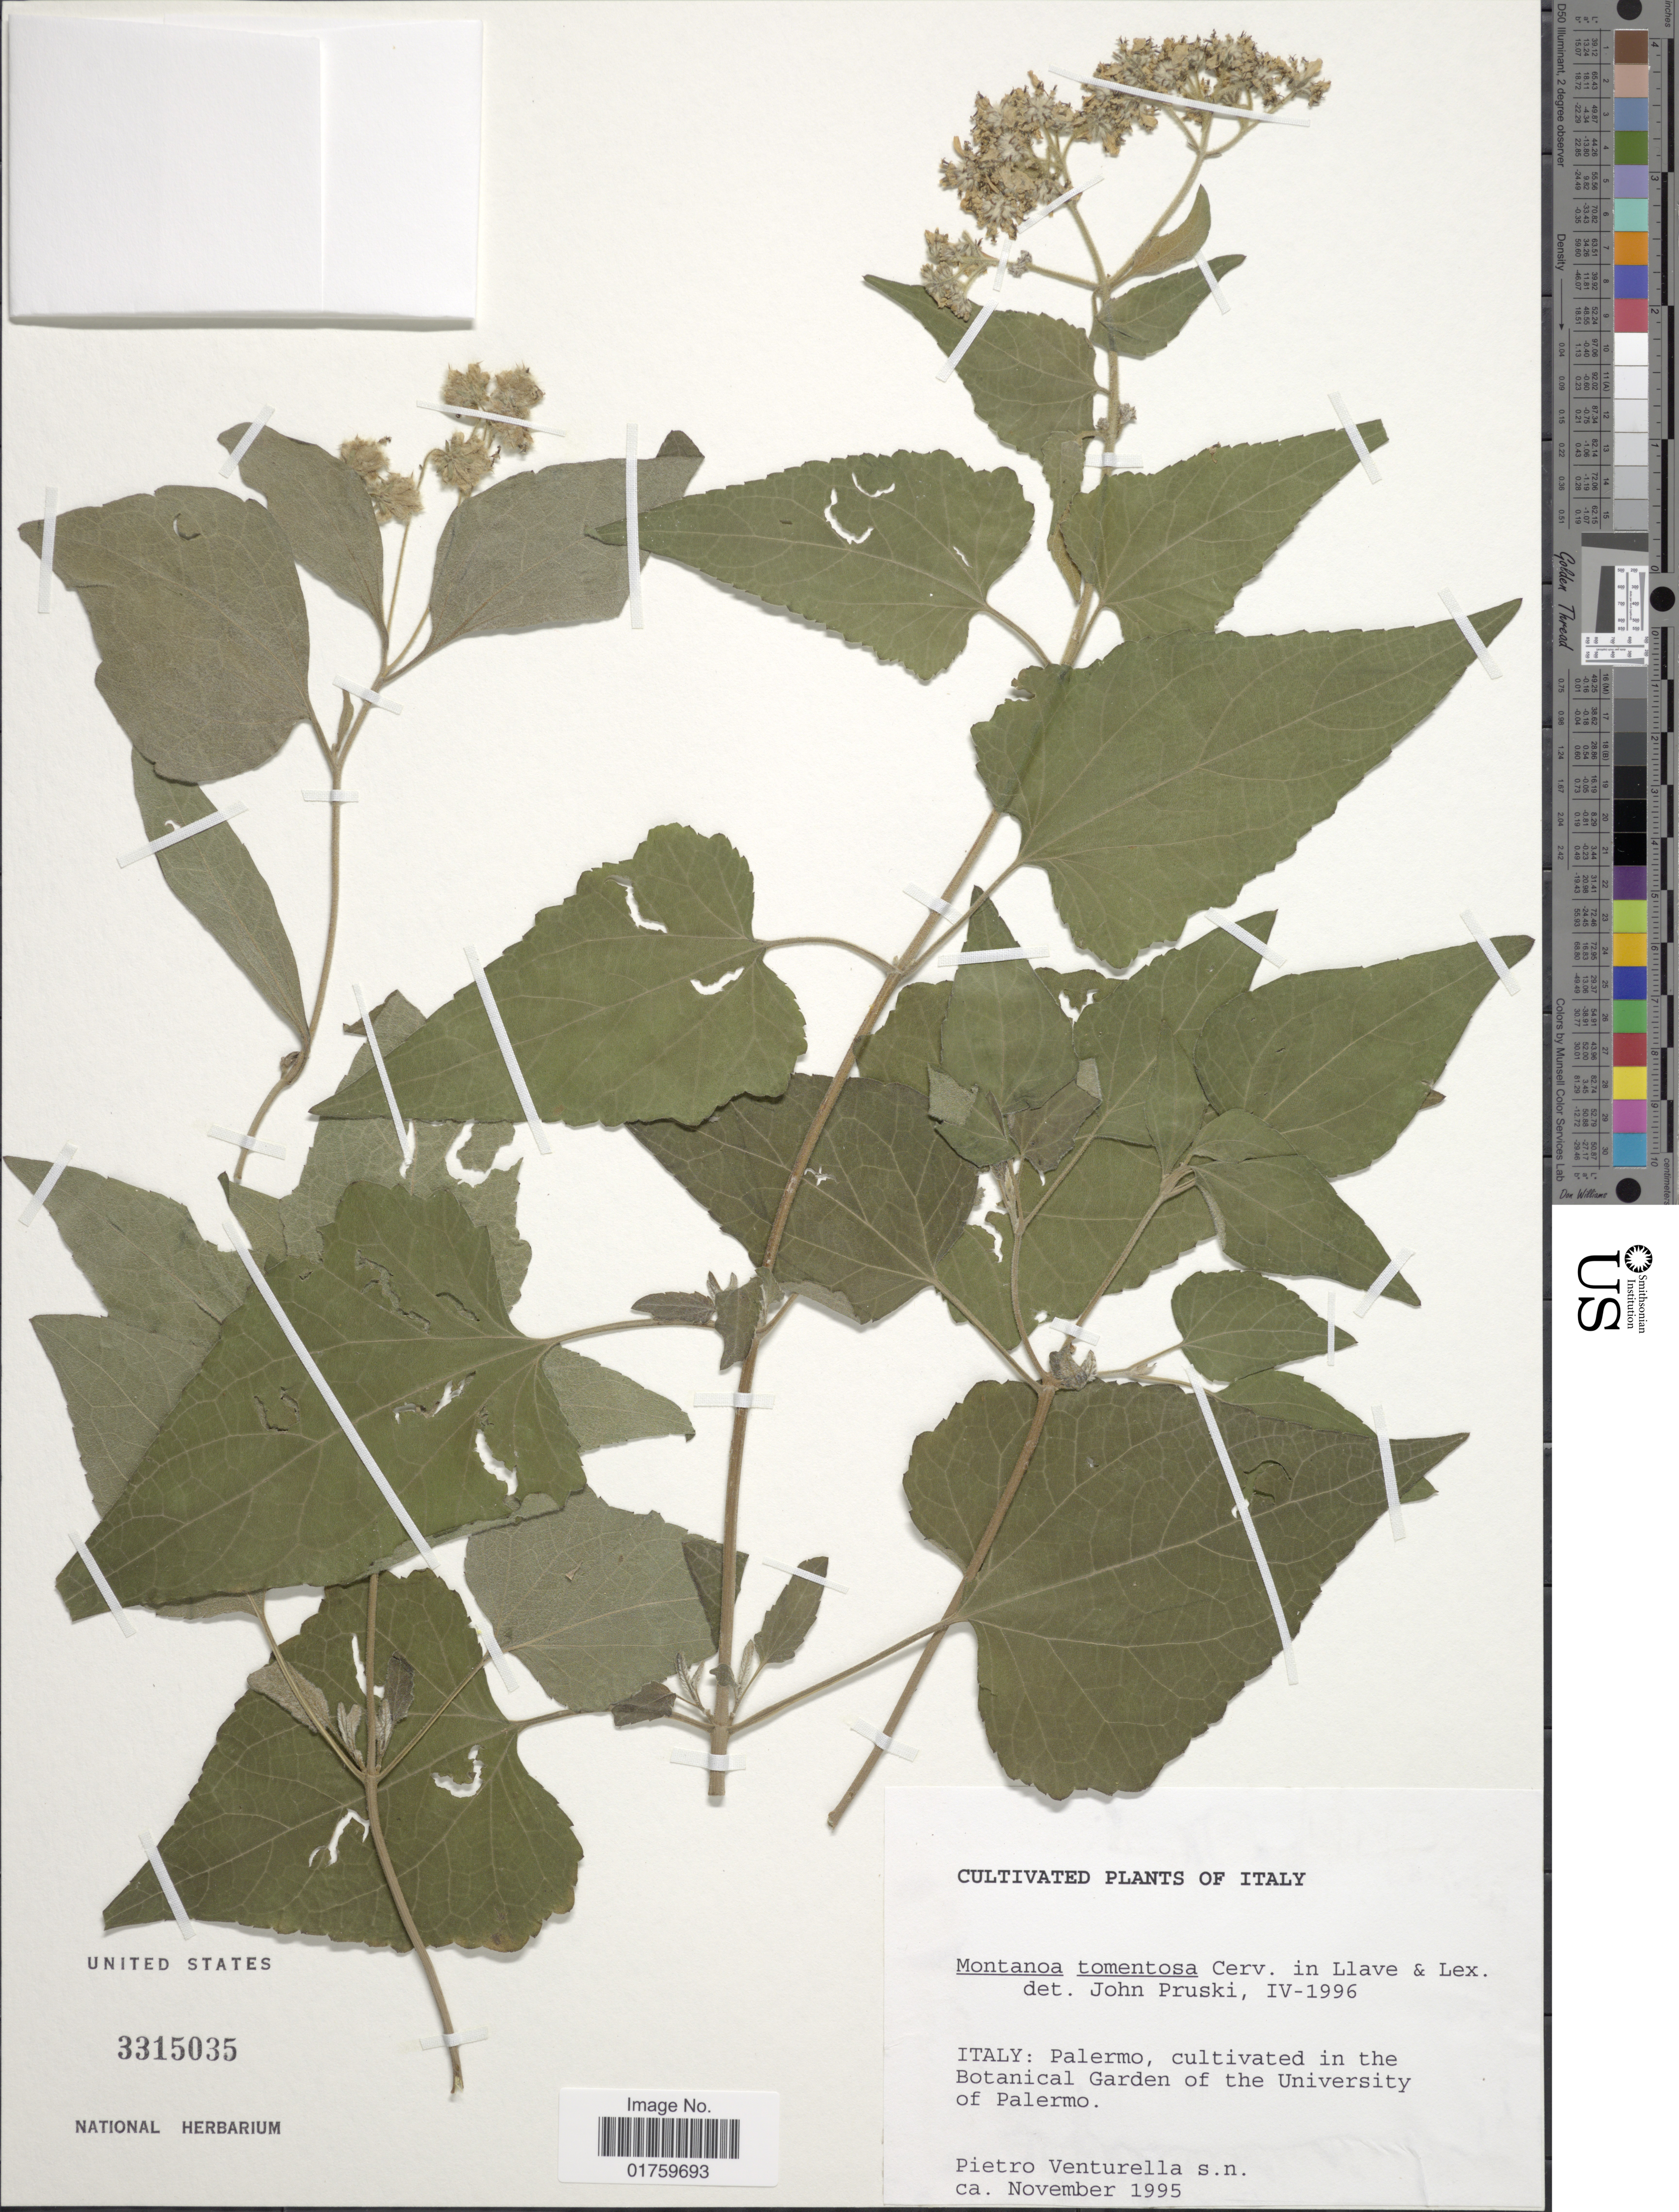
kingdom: Plantae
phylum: Tracheophyta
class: Magnoliopsida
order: Asterales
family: Asteraceae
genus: Montanoa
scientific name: Montanoa tomentosa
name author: Cerv.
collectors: P. Venturella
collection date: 1995-11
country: Italy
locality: Palermo, cultivated in the Botanical Garden of the University of Palermo.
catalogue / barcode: US 3315035